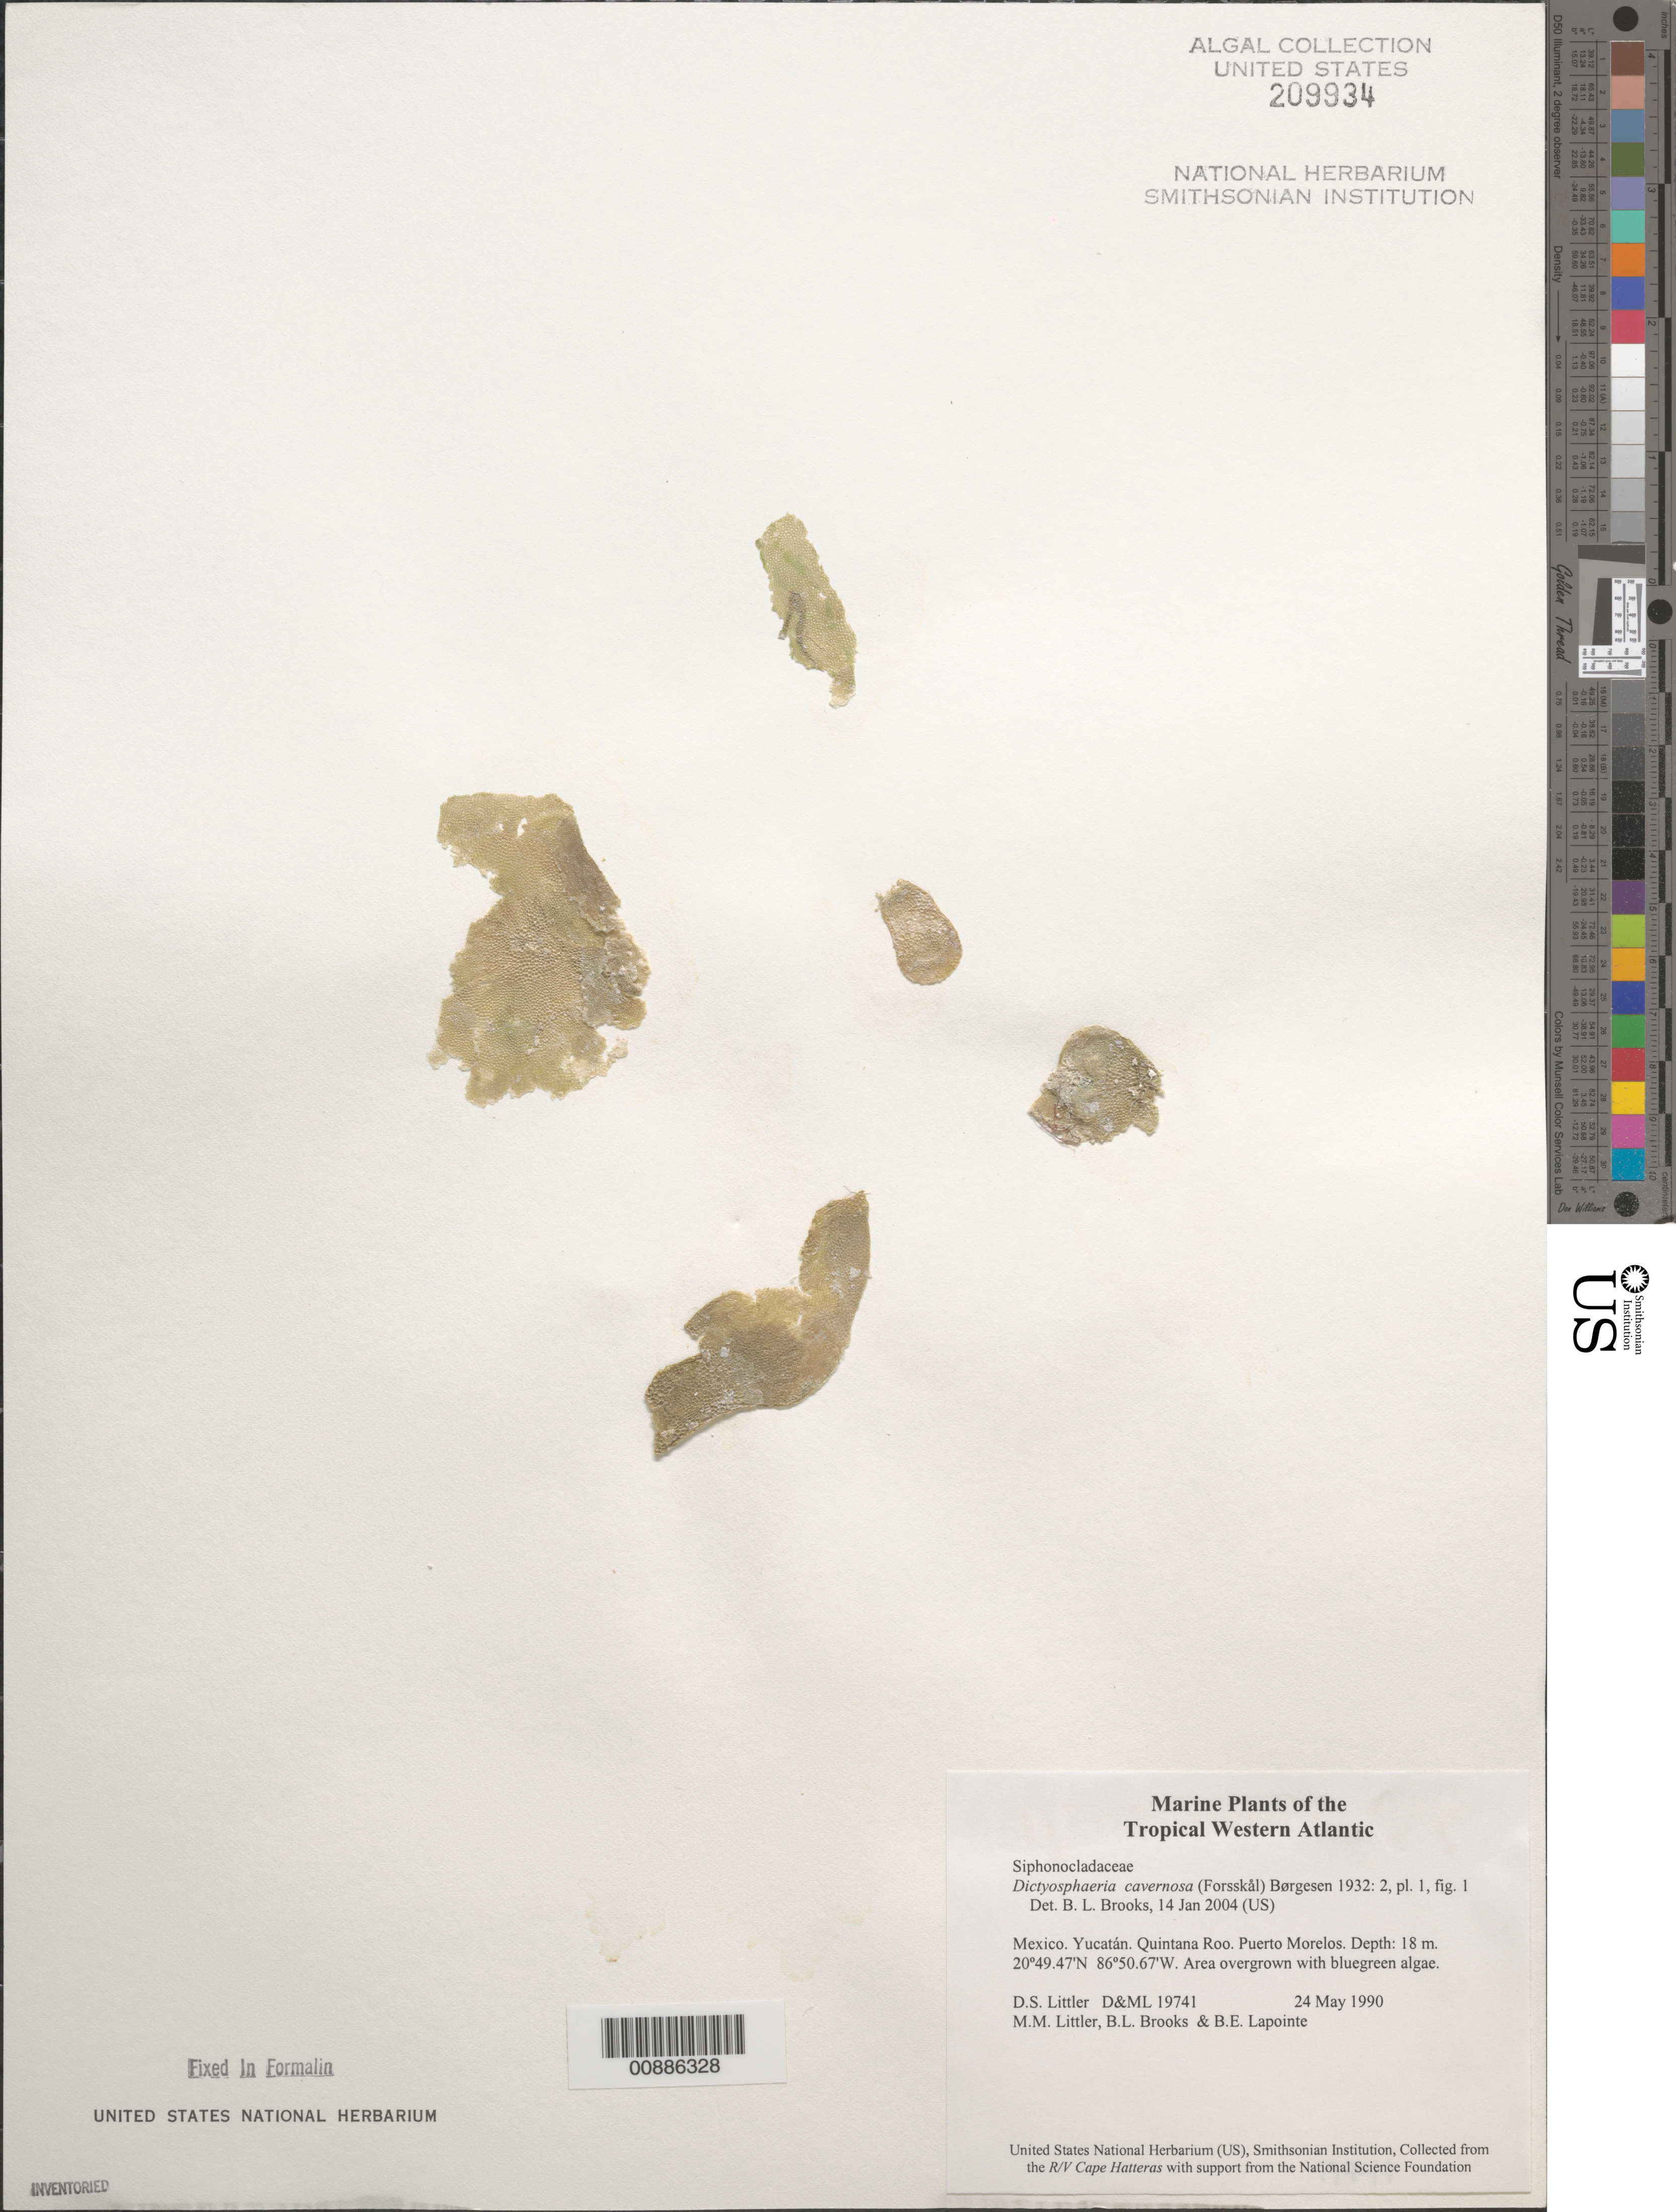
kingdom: Plantae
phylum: Chlorophyta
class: Ulvophyceae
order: Siphonocladales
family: Siphonocladaceae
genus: Dictyosphaeria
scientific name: Dictyosphaeria cavernosa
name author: (Forssk.) Børgesen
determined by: Brooks, B. L., (BOT), Smithsonian Institution - National Museum of Natural History (UNITED STATES)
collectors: D. S. Littler, M. M. Littler, B. Brooks & B. Lapointe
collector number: D&ML 19741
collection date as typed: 24 May 1990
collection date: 1990-05-24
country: Mexico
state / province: Quintana Roo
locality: Puerto Morelos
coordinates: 20 49.47'N, 86 50.67'W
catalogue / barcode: US 209934